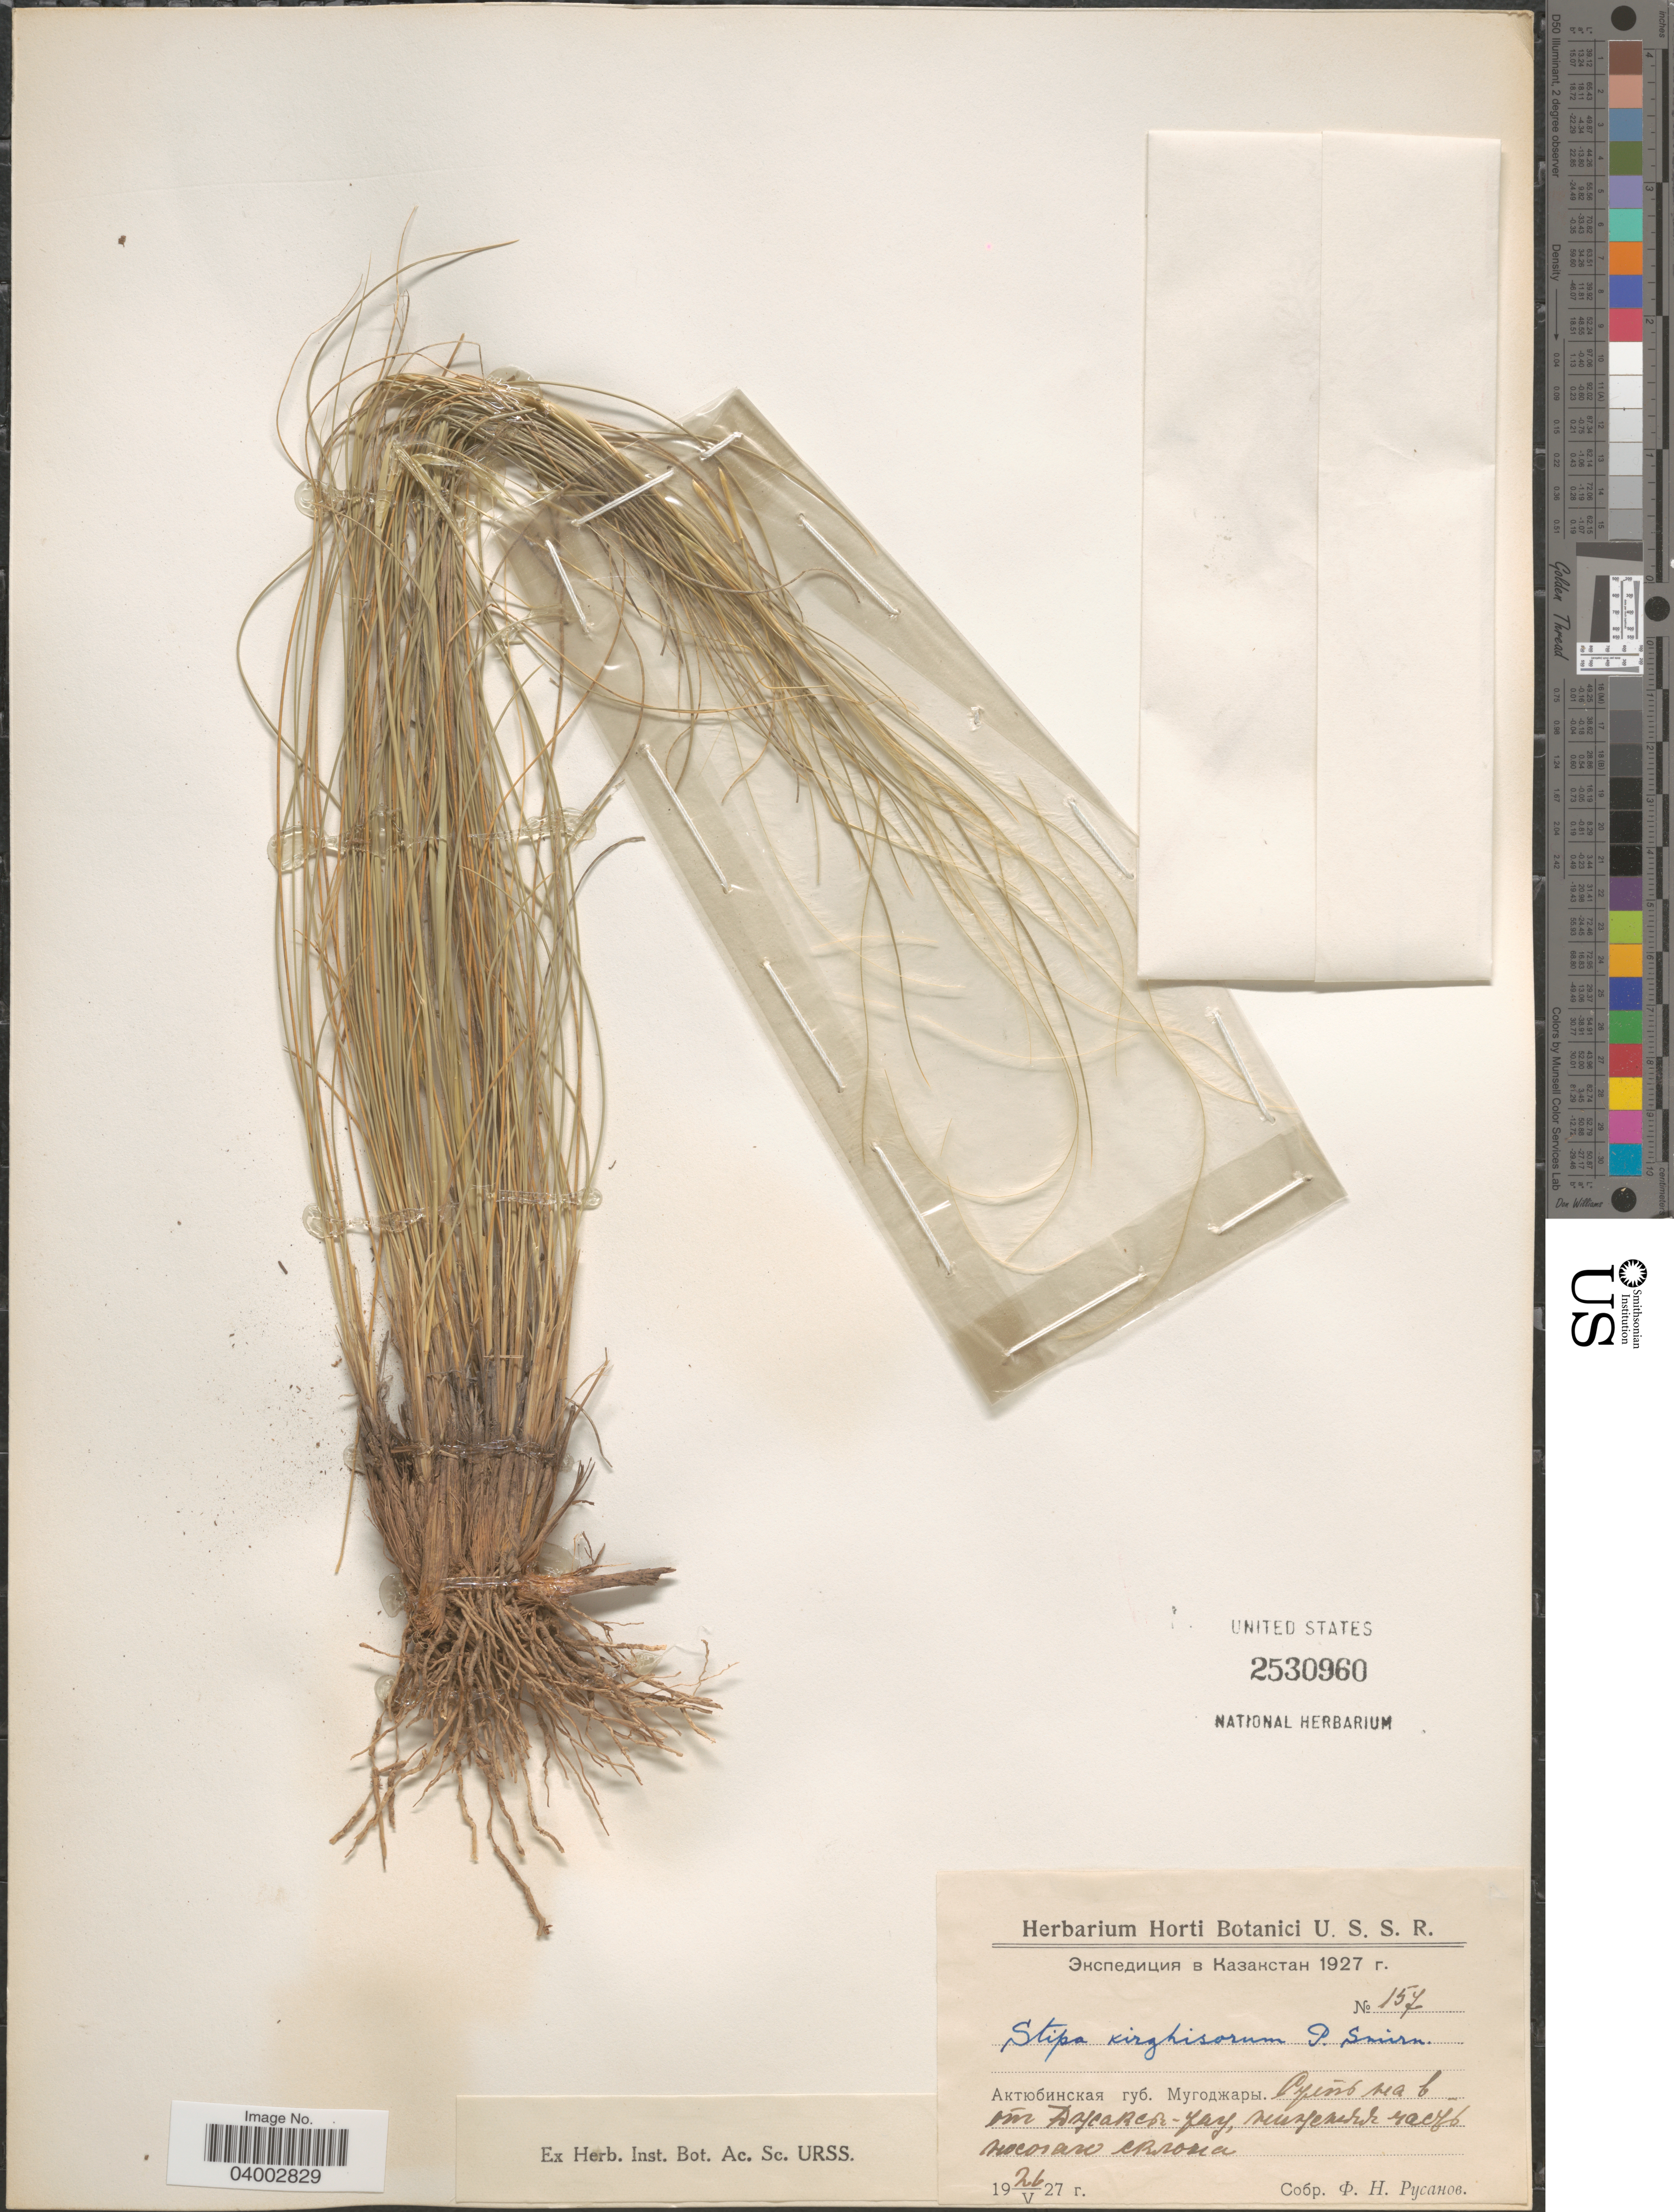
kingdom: Plantae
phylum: Tracheophyta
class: Liliopsida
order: Poales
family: Poaceae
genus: Stipa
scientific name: Stipa kirghisorum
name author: P.A. Smirn.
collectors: F. Rusanov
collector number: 157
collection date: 1927-05-26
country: Kazakhstan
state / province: Aqtobe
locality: Dzhaksy, Mugodzhary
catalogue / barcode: US 2530960